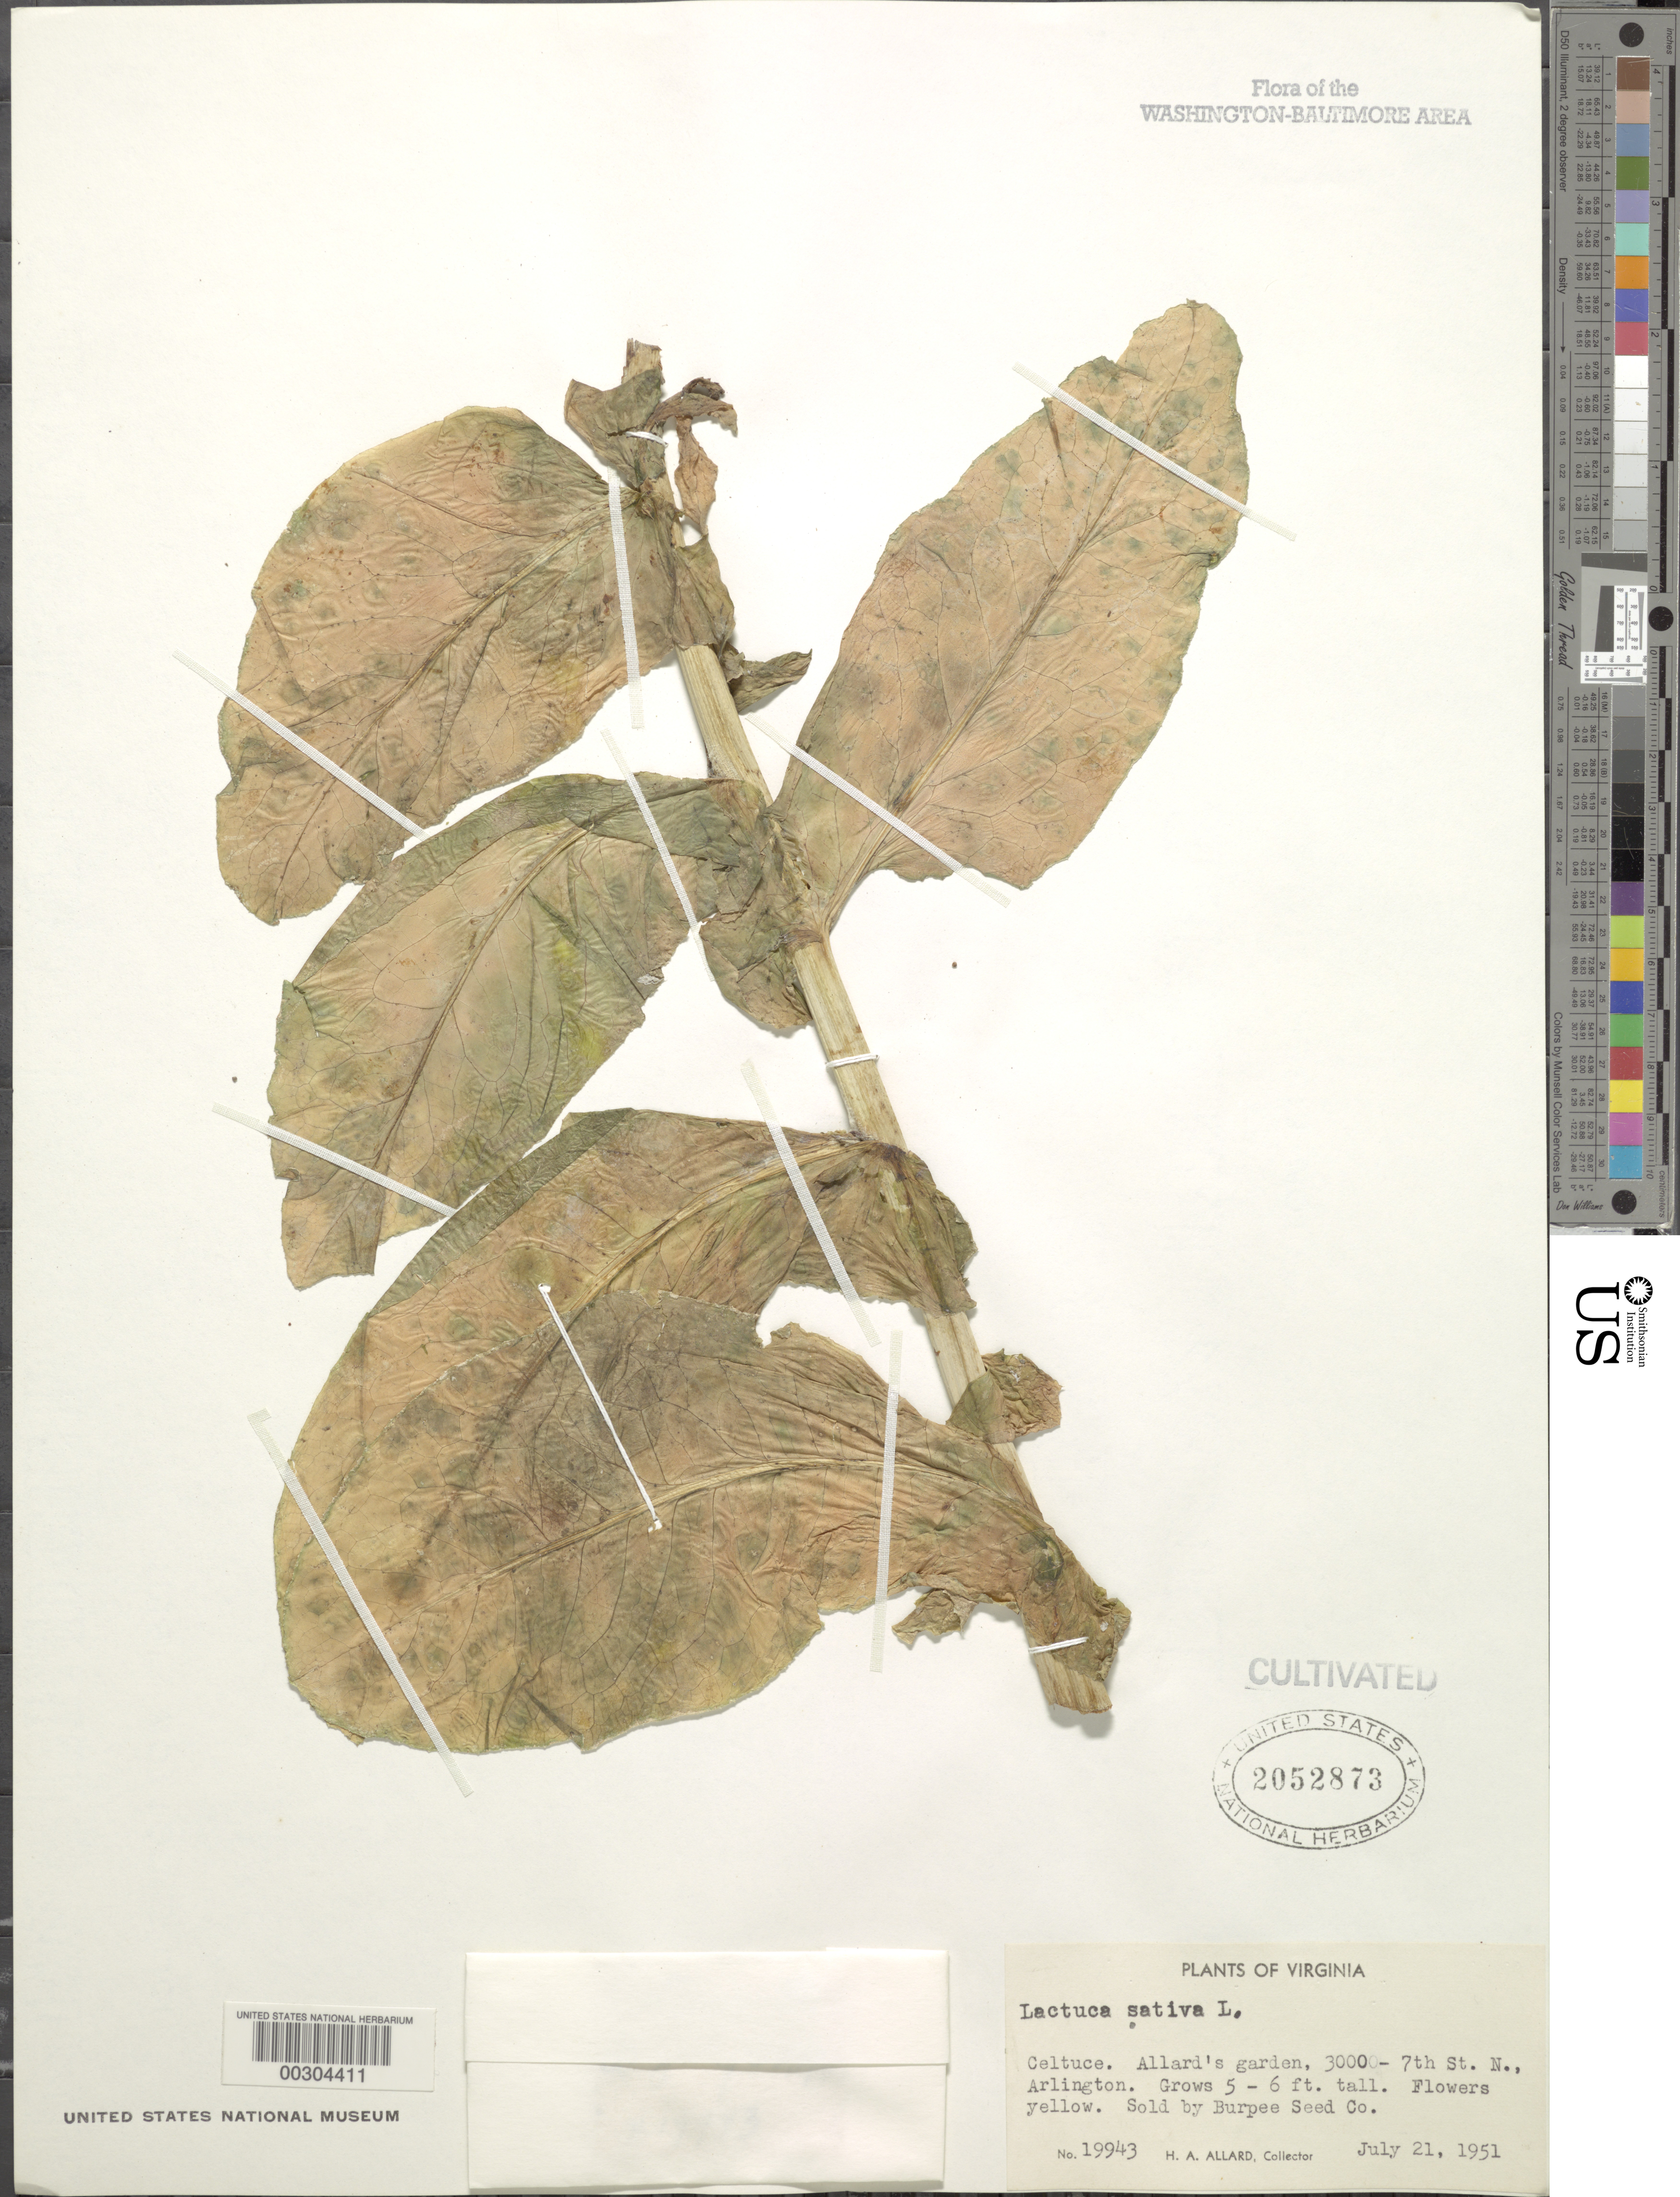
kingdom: Plantae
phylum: Tracheophyta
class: Magnoliopsida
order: Asterales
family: Asteraceae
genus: Lactuca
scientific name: Lactuca sativa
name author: L.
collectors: H. A. Allard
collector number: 19943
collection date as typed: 21 Jul 1951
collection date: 1951-07-21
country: United States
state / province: Virginia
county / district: Arlington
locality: N Arlington, 3000 7th St, Allard's garden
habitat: Garden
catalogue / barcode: US 2052873